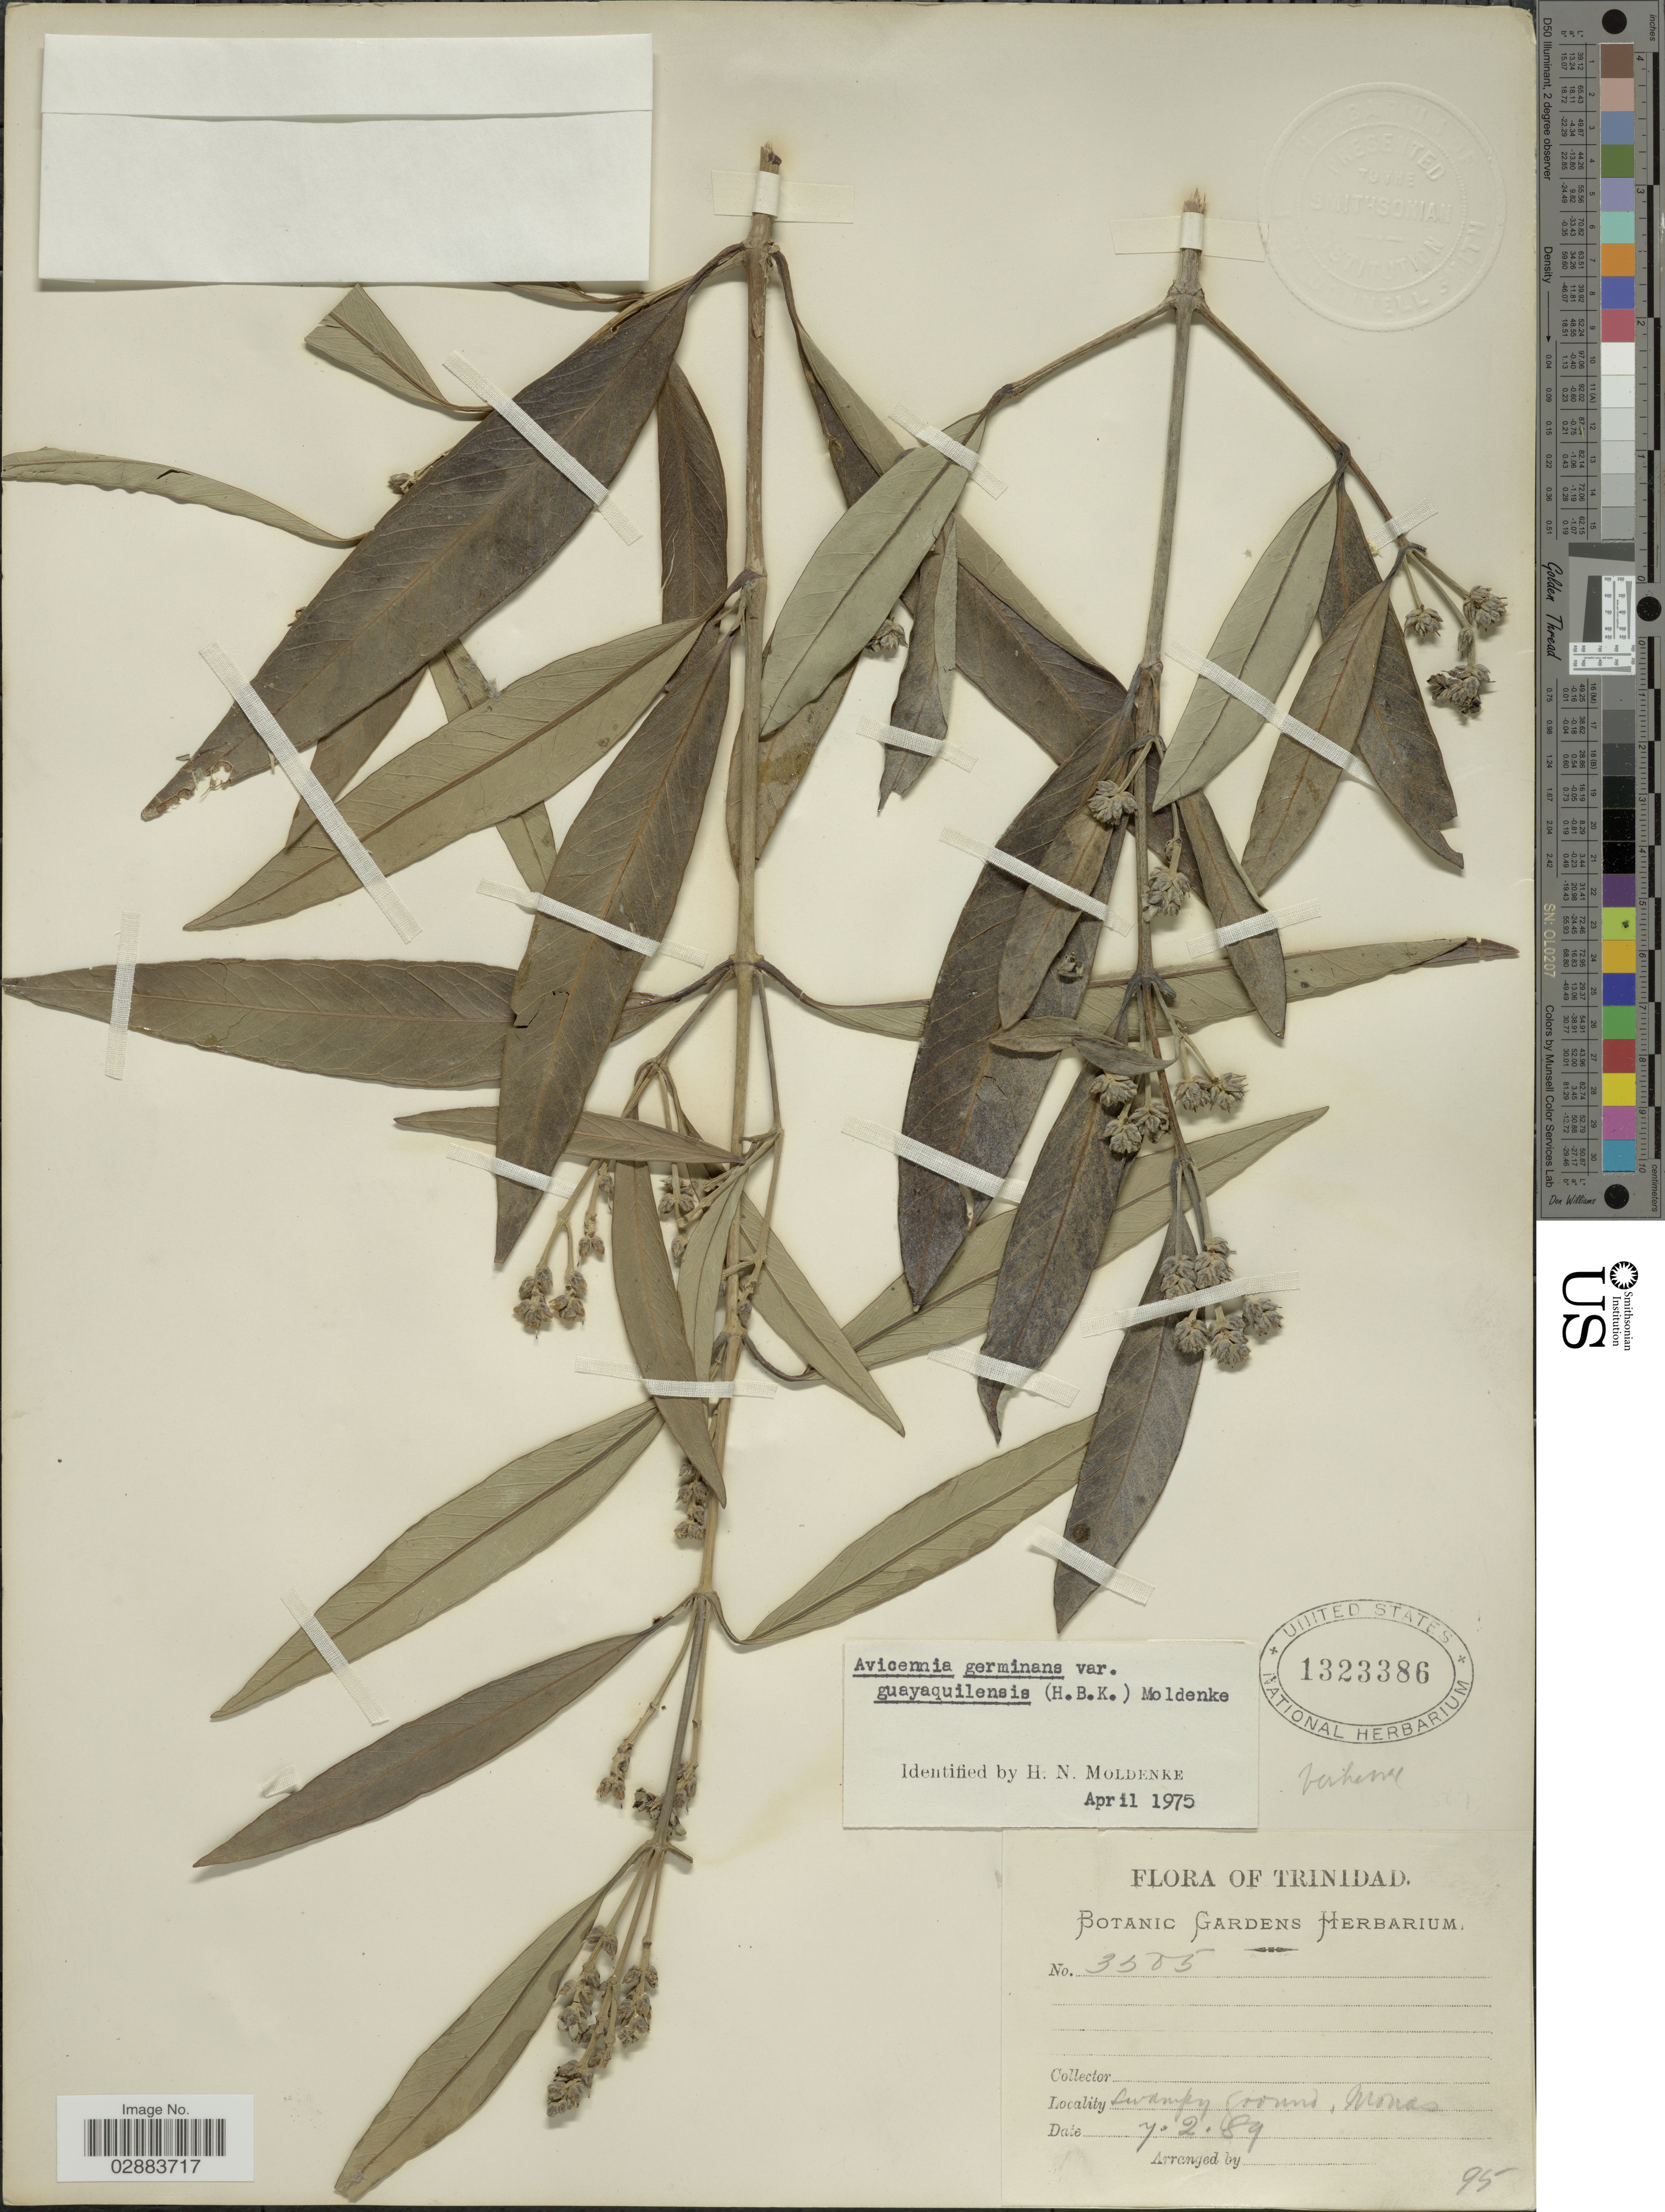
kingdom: Plantae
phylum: Tracheophyta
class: Magnoliopsida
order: Lamiales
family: Acanthaceae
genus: Avicennia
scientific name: Avicennia germinans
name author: (L.) L.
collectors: ex herb. Botanic Gardens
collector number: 3505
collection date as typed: Transcribed d/m/y: 7/2/89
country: Trinidad and Tobago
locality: Trinidad. Monas.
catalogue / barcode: US 1323386